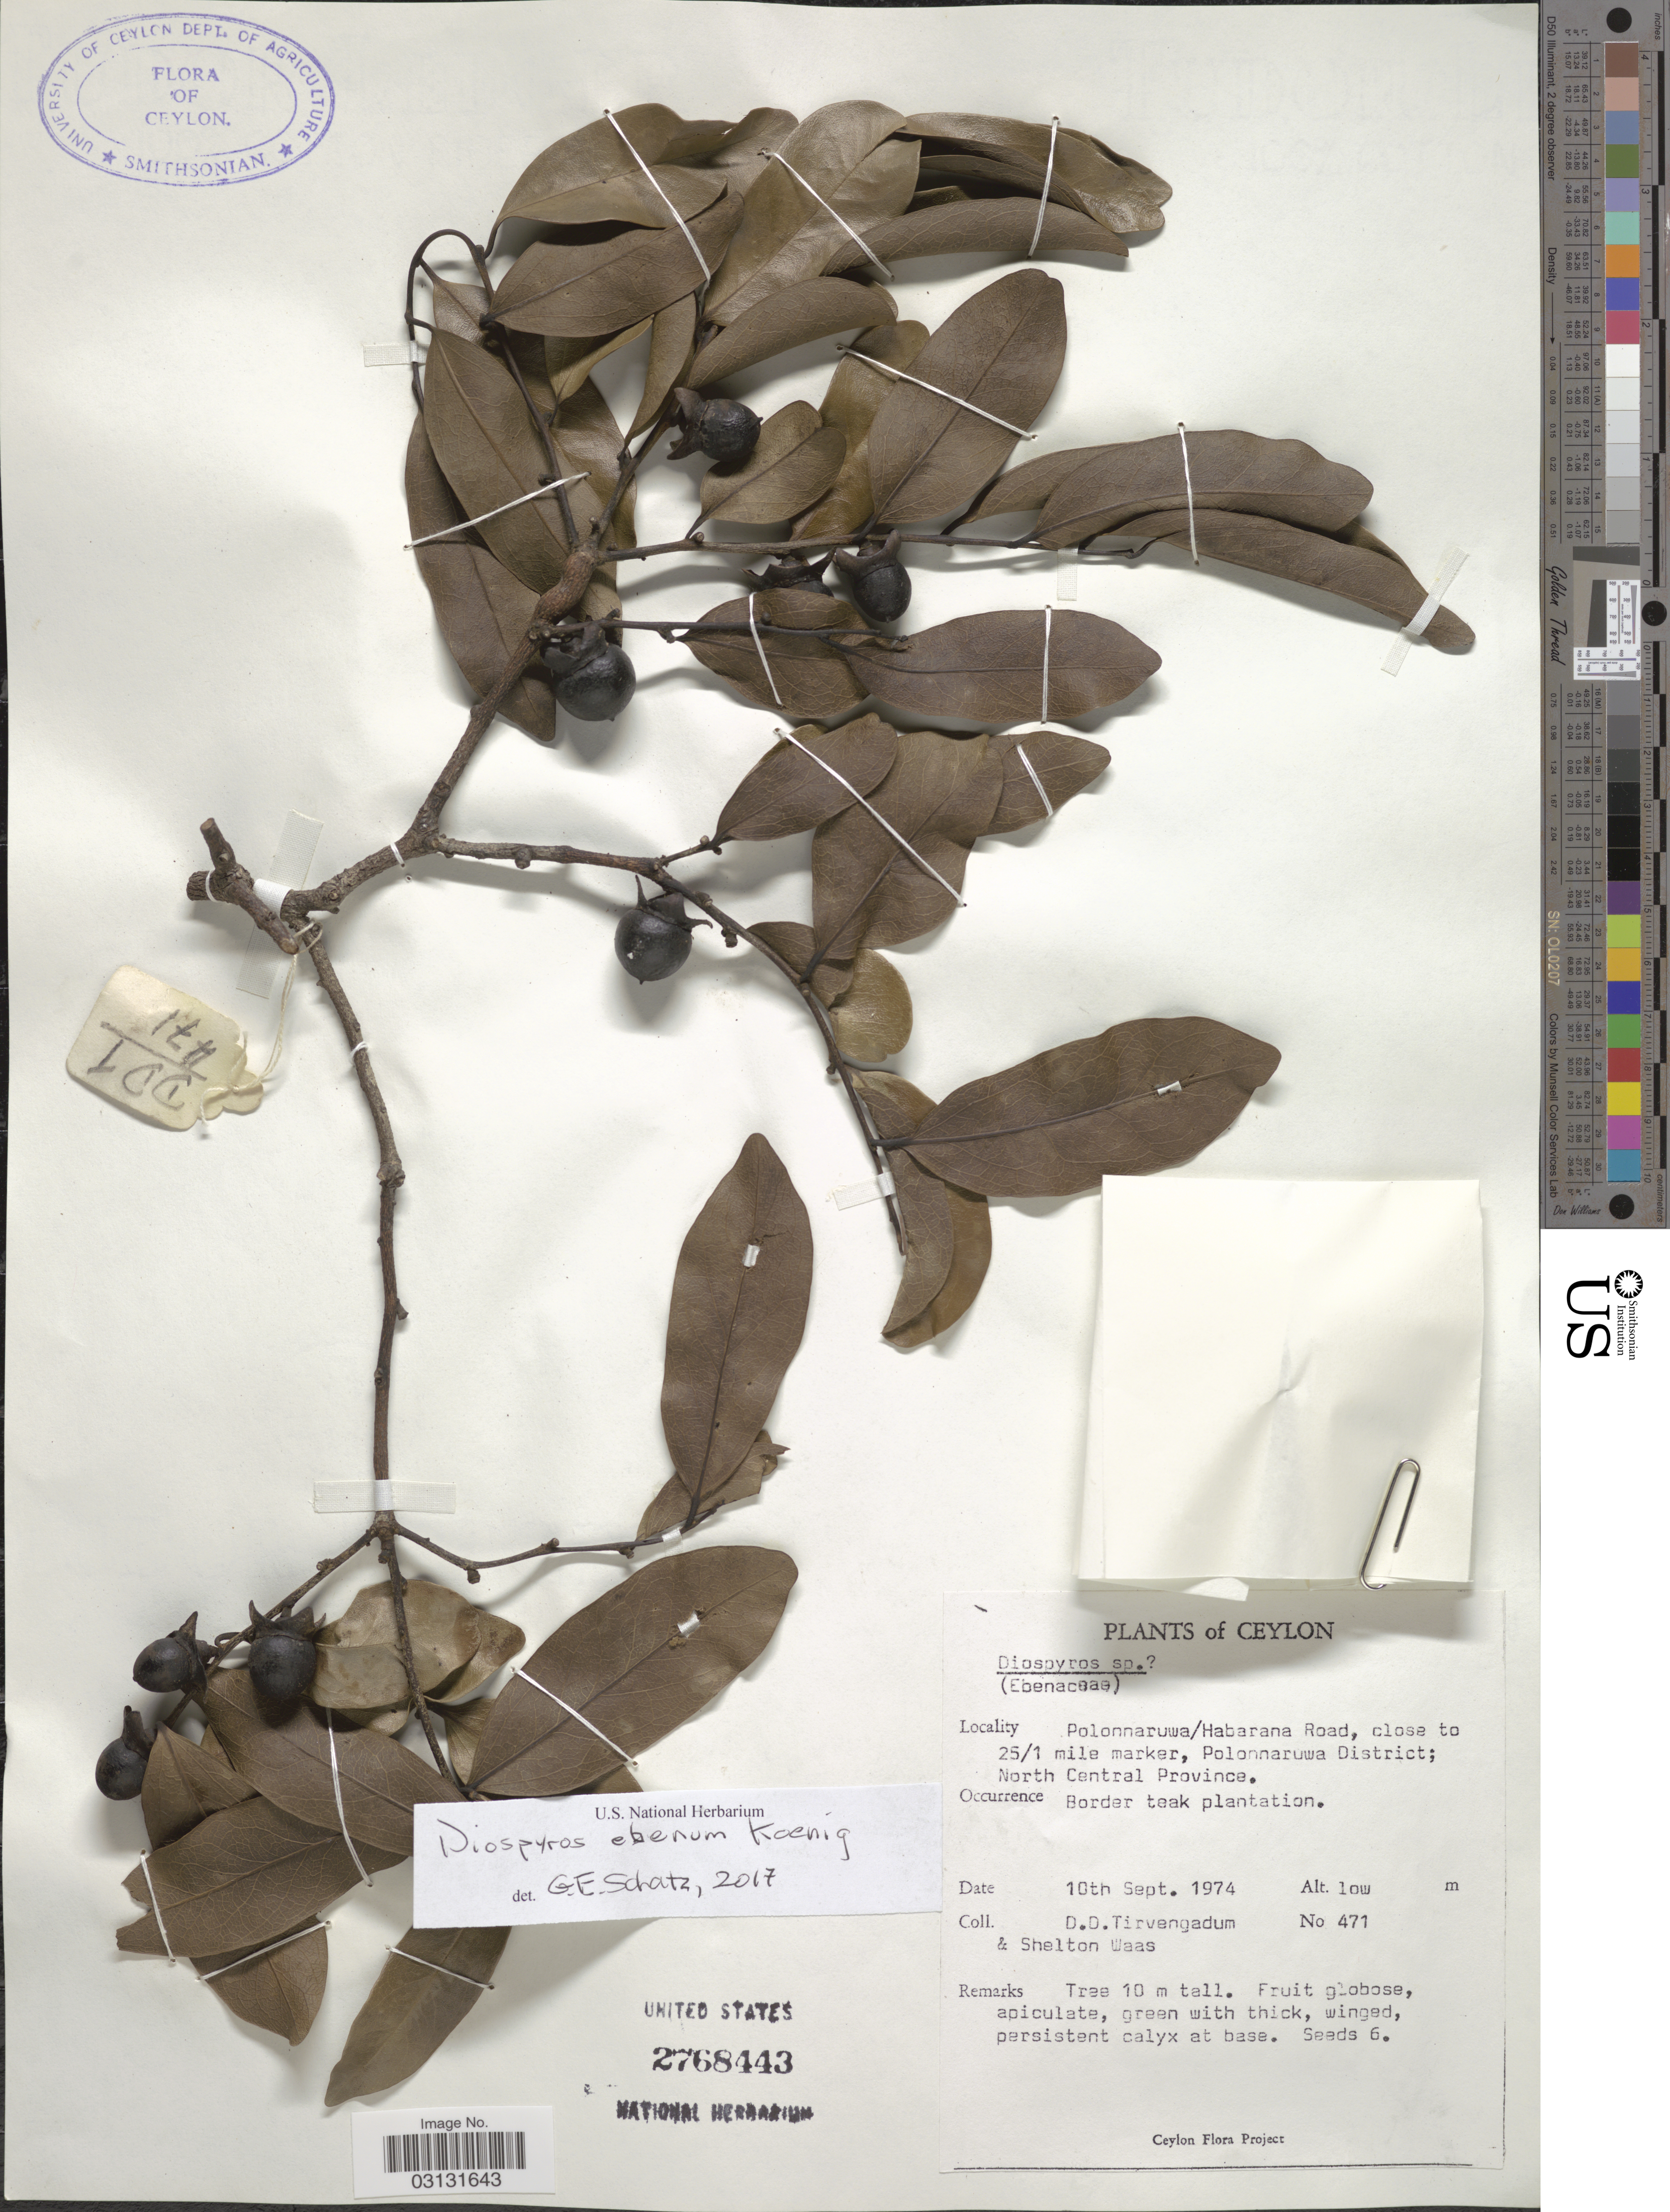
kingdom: Plantae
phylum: Tracheophyta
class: Magnoliopsida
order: Ericales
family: Ebenaceae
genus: Diospyros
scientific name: Diospyros ebenum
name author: J. Koenig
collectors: D. Tirvengadum & S. Waas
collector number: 471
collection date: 1974-09-10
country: Sri Lanka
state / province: North Central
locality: Ceylon. Polonnaruwa/Habarana Road, close to 25/1 mile marker, Polonnaruwa District; North Central Province.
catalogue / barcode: US 2768443